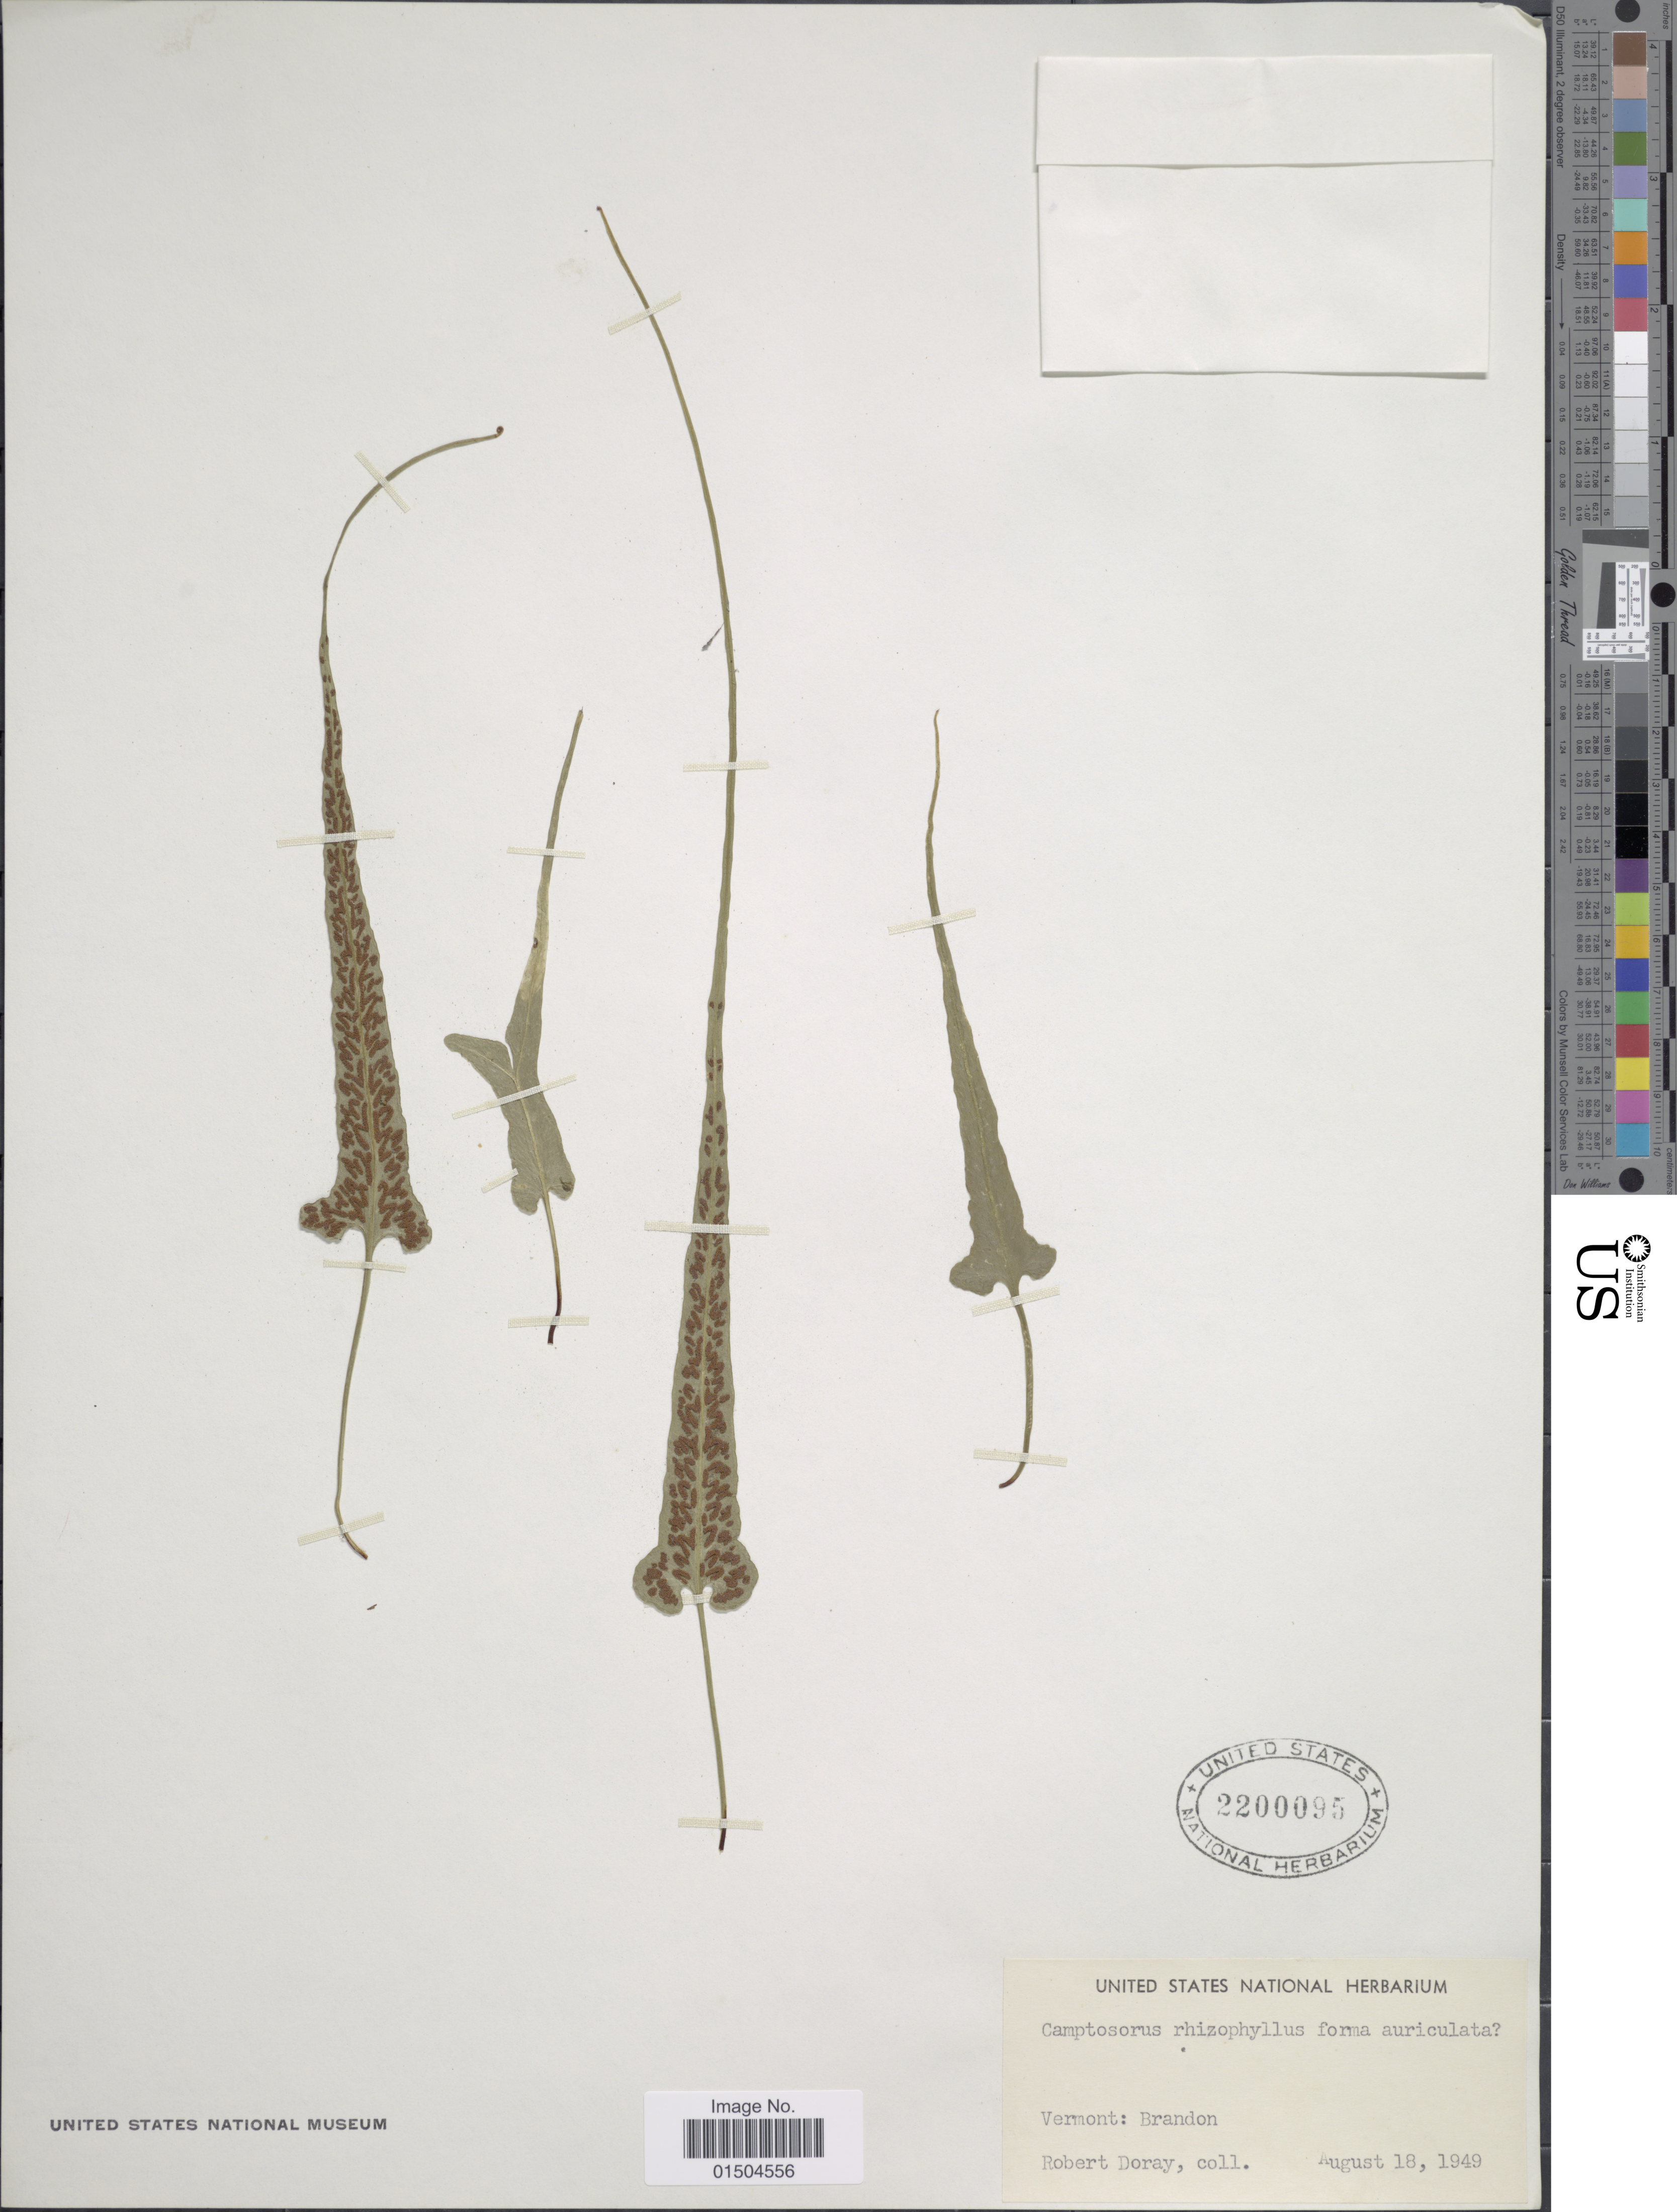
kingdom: Plantae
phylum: Tracheophyta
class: Polypodiopsida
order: Polypodiales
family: Aspleniaceae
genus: Asplenium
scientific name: Asplenium rhizophyllum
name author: L.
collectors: R. Doray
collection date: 1949-08-18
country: United States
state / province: Vermont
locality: Brandon.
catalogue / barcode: US 2200095